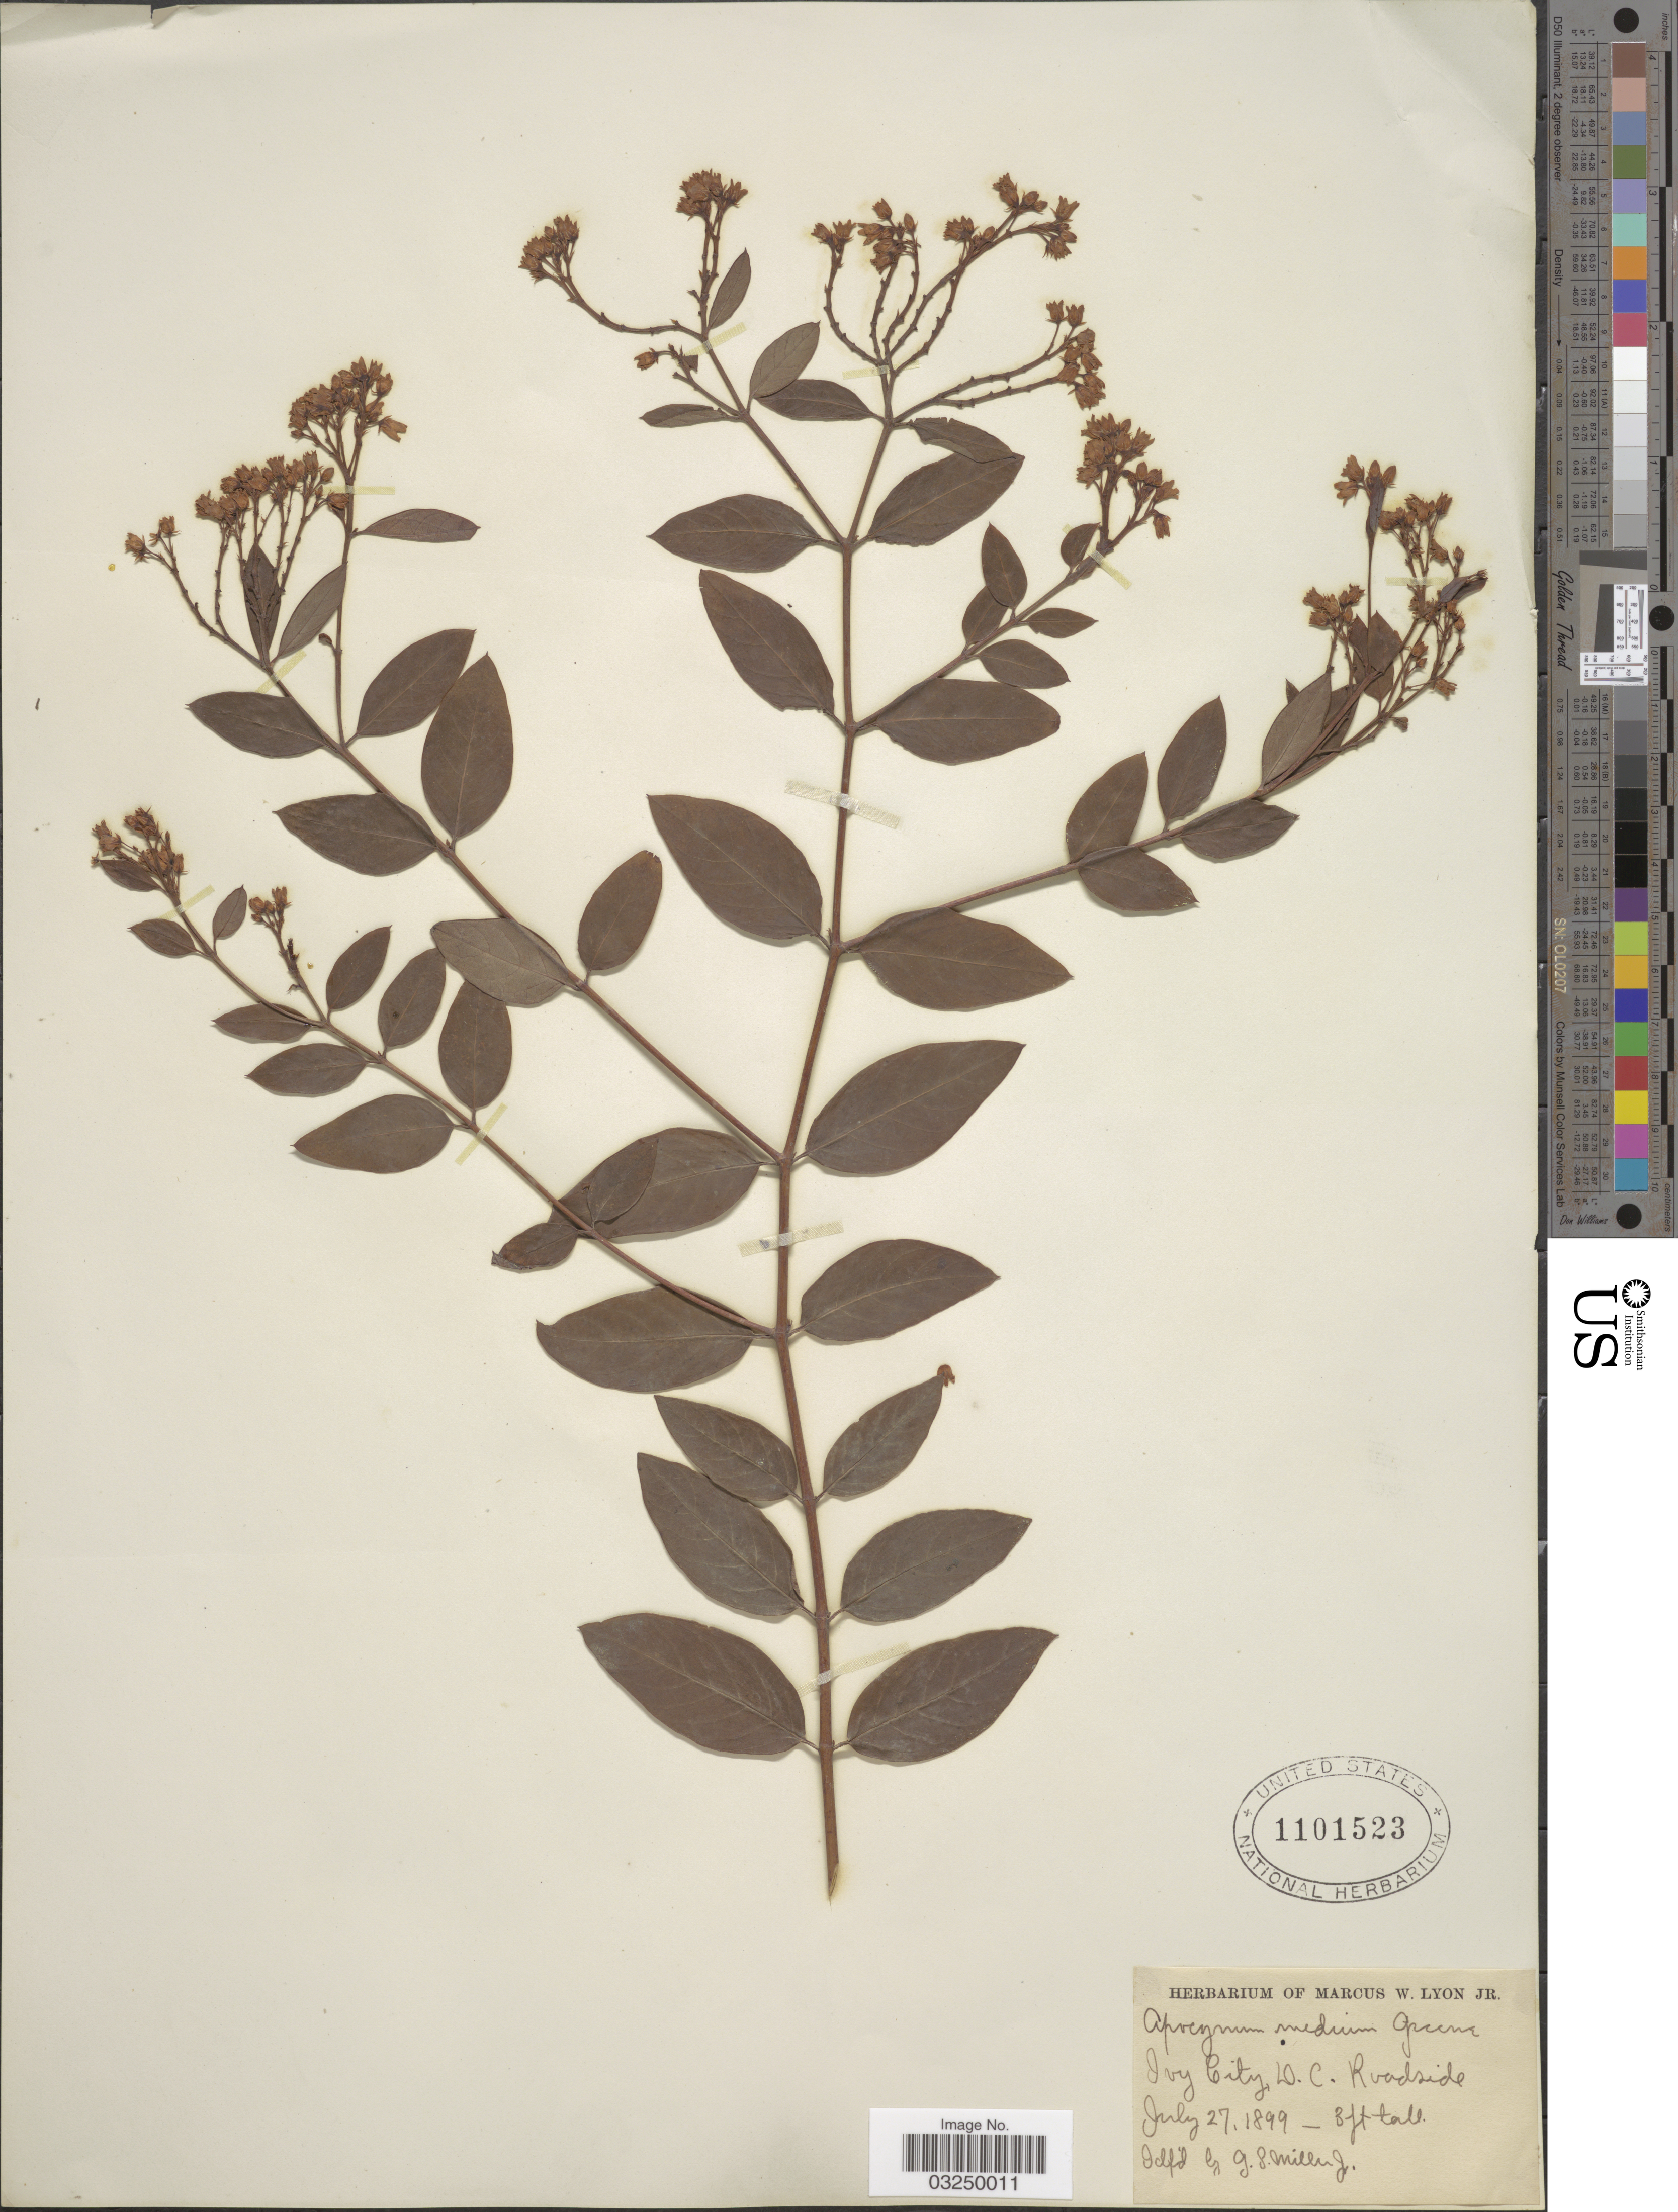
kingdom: Plantae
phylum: Tracheophyta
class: Magnoliopsida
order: Gentianales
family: Apocynaceae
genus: Apocynum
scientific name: Apocynum medium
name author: Greene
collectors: Ex herb. Marcus W. Lyon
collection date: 1899-07-27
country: United States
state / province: District of Columbia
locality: Ivy City, D.C. Roadside.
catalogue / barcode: US 1101523